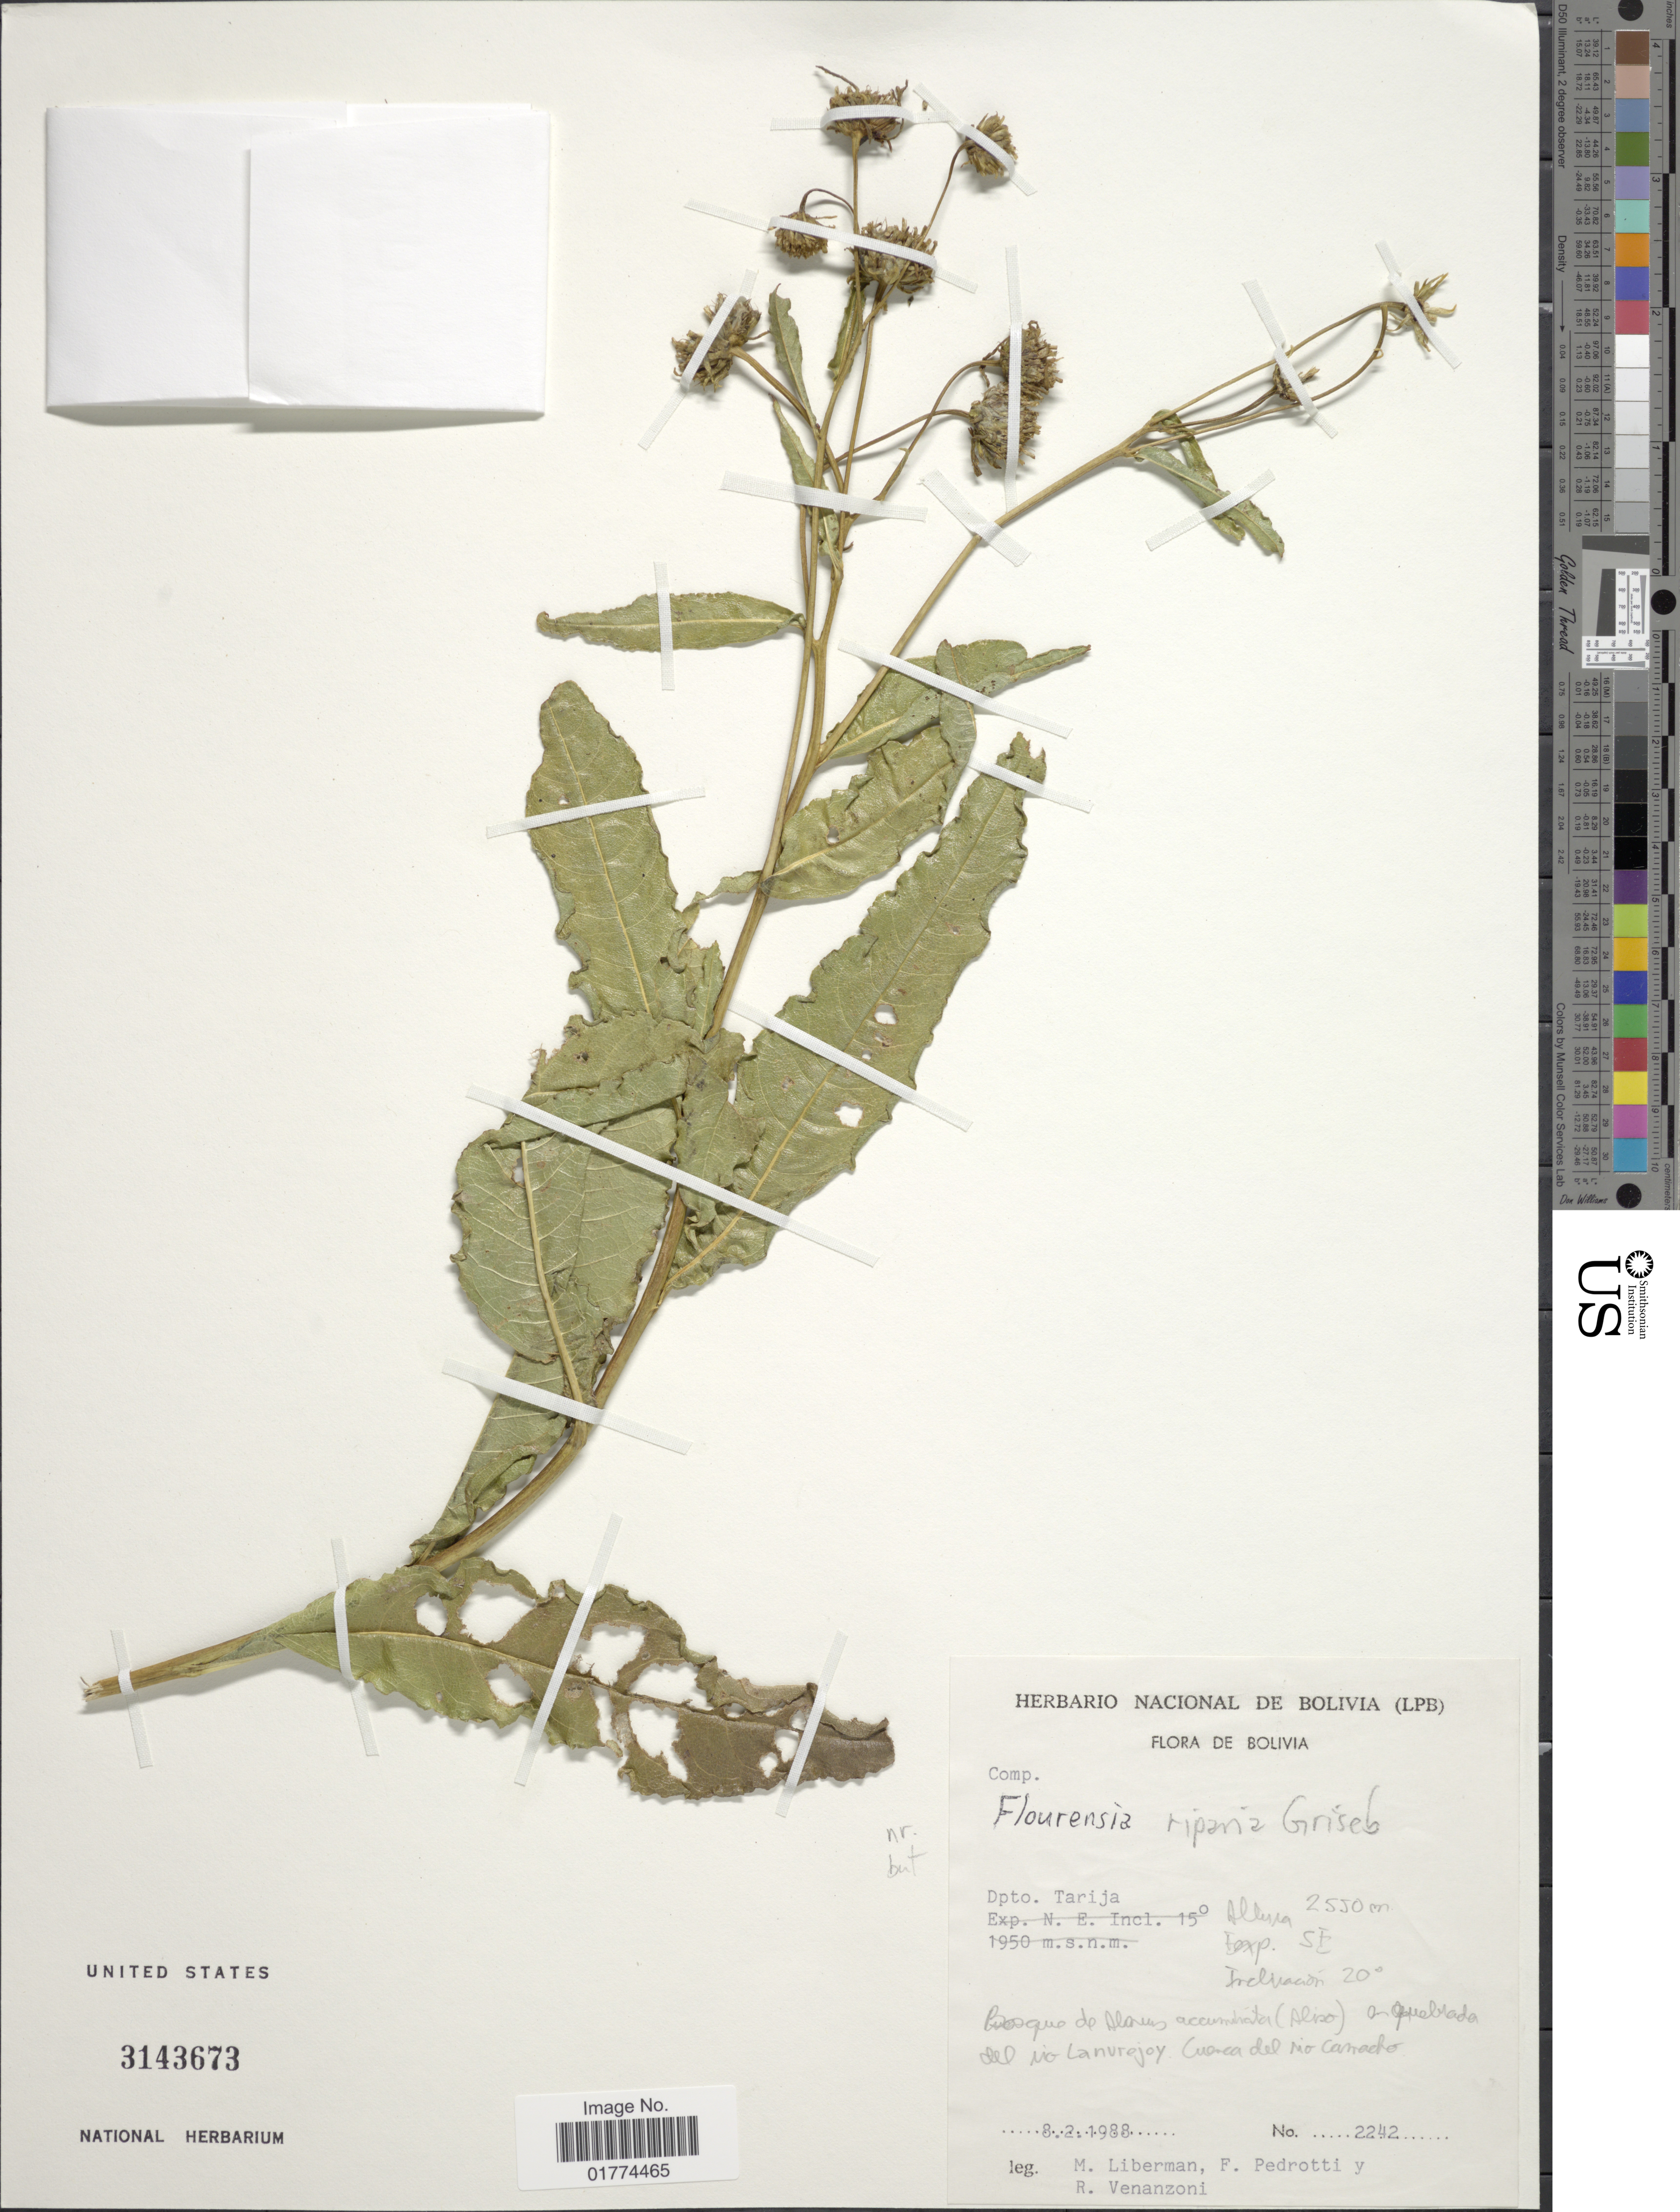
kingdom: Plantae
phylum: Tracheophyta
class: Magnoliopsida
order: Asterales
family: Asteraceae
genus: Flourensia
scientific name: Flourensia riparia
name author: Griseb.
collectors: M. Liberman, F. Pedrotti & R. Venanzoni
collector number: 2242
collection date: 1988-02-08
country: Bolivia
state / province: Tarija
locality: Exp. SE Inclinacion 20°. Boque de Alanes accumata (Alto) a quebrada del rio Lanvrojoy Cuenca del roi Carrado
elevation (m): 2550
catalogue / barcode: US 3143673